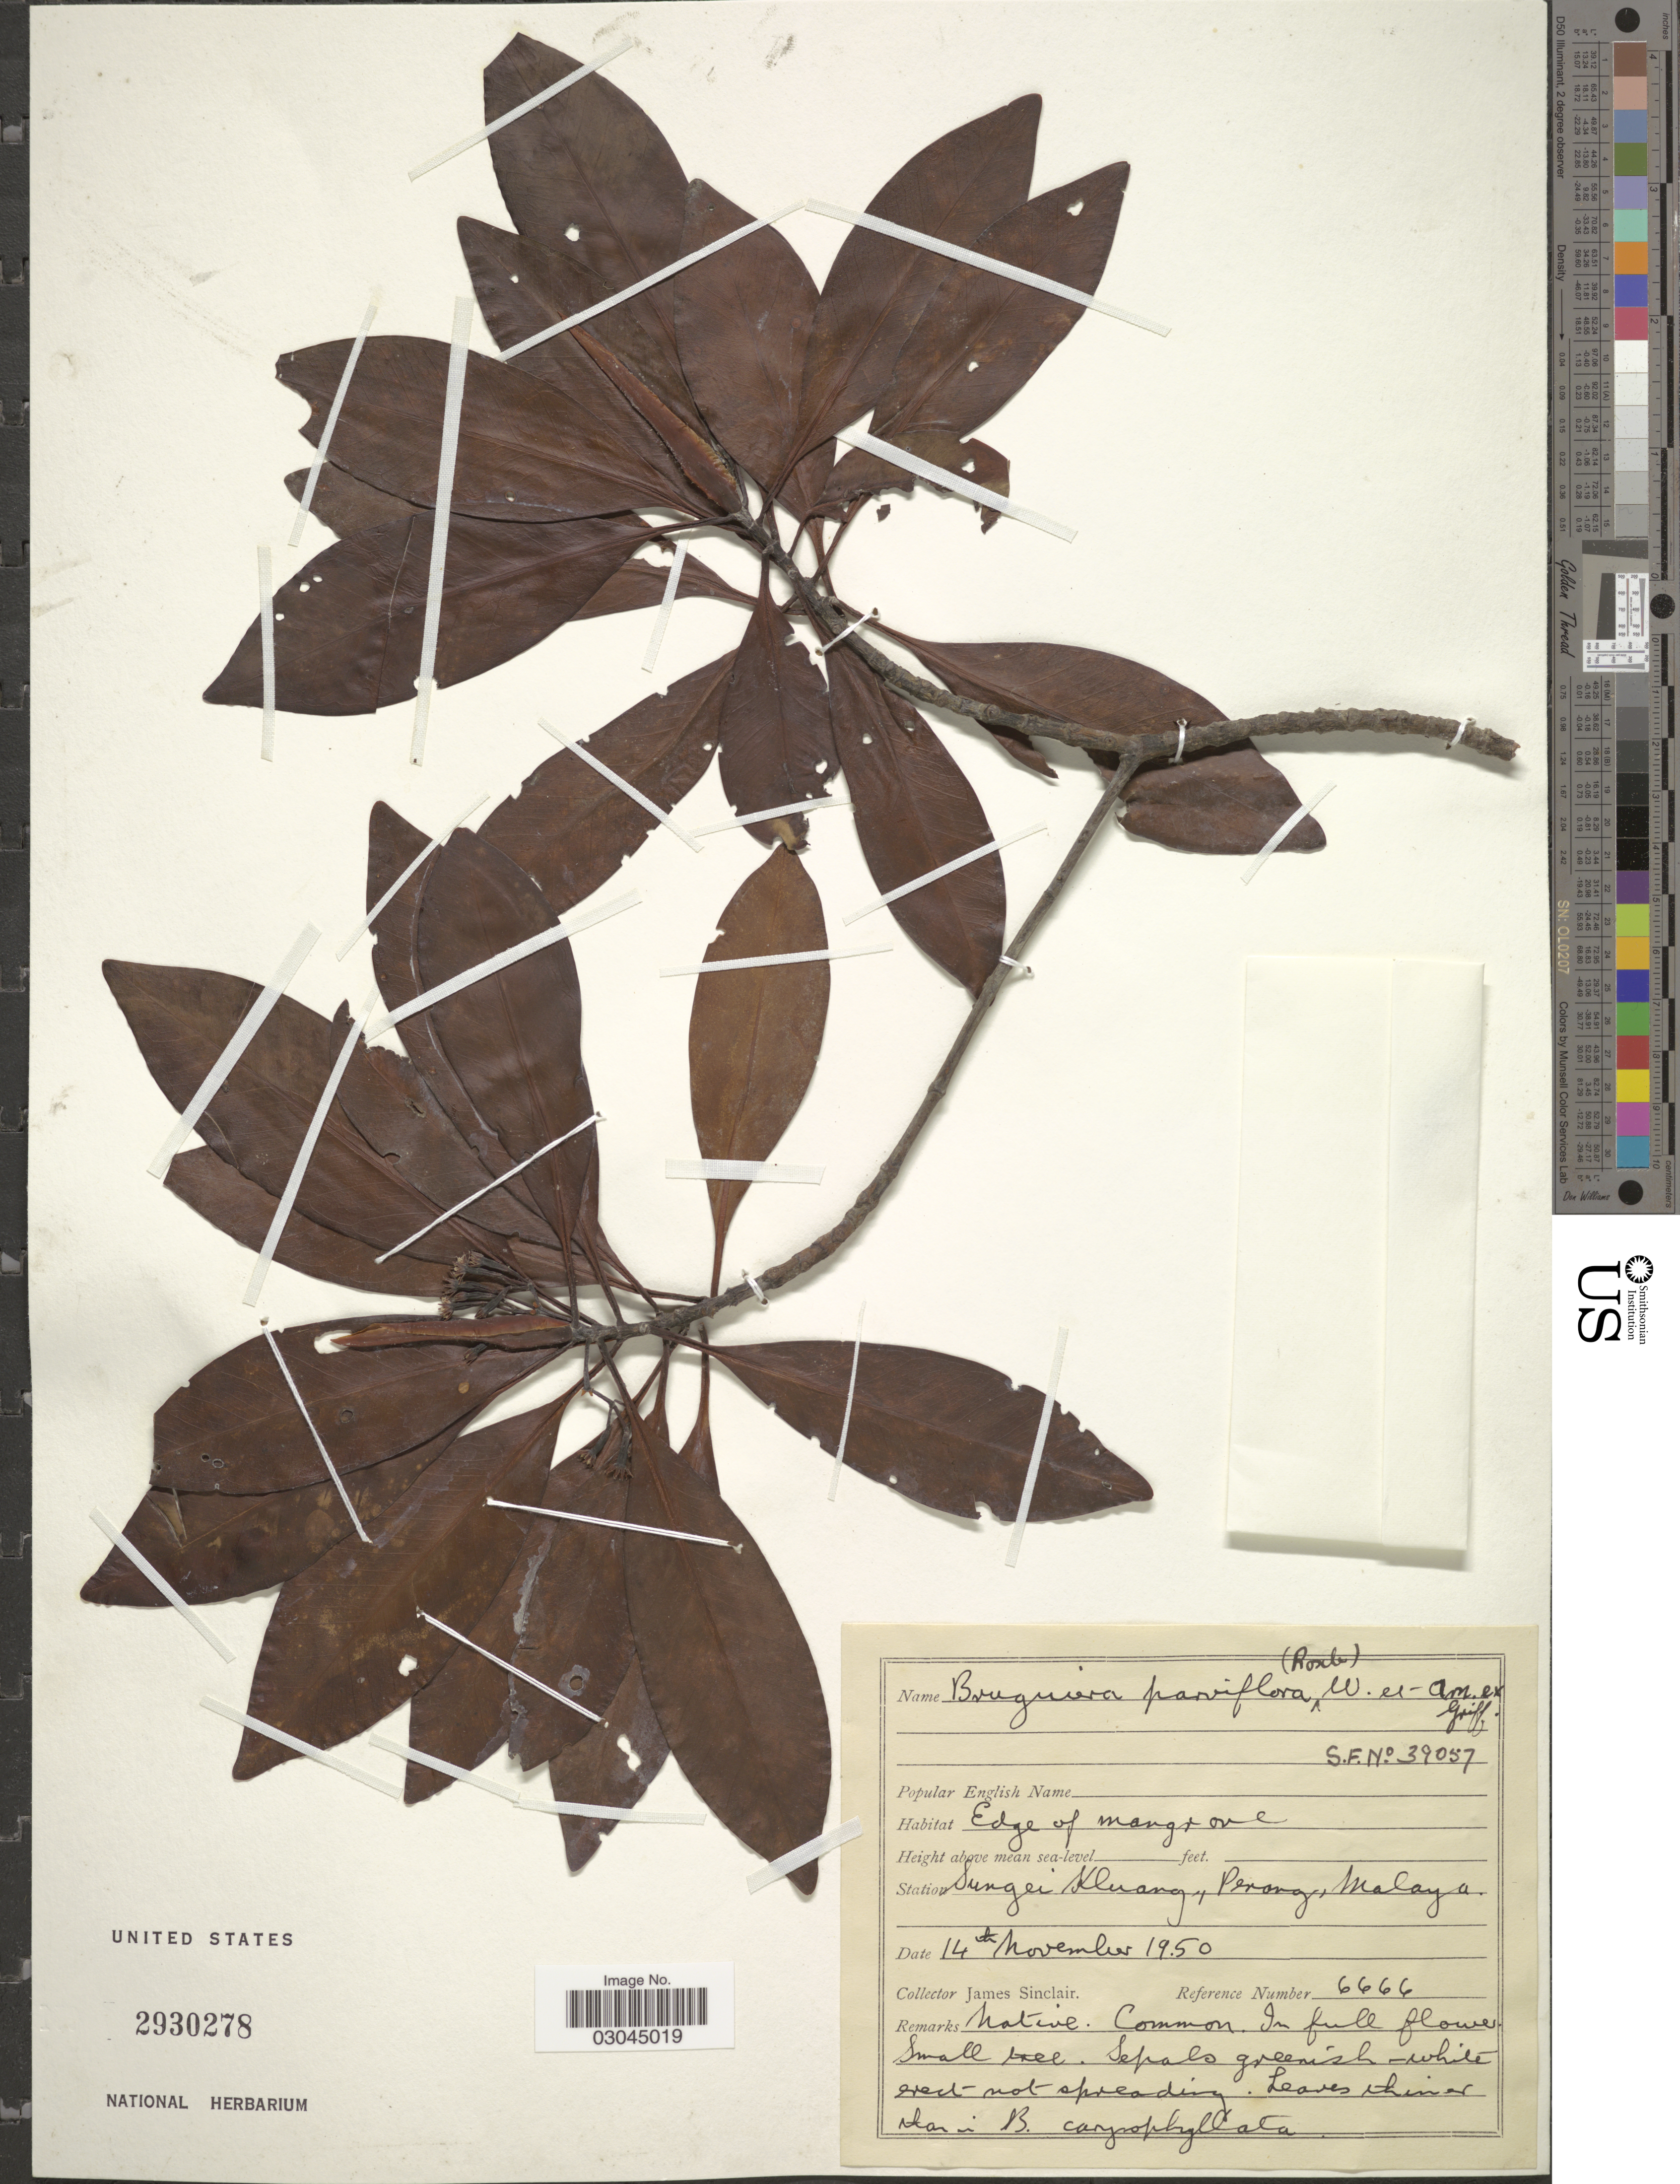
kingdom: Plantae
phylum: Tracheophyta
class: Magnoliopsida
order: Malpighiales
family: Rhizophoraceae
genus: Bruguiera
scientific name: Bruguiera parviflora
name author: (Roxb.) Wight & Arn. ex Griff.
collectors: J. Sinclair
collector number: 6666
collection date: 1950-11-14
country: Malaysia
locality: Station Sungei Kluang Penang, Malaya.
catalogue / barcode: US 2930278